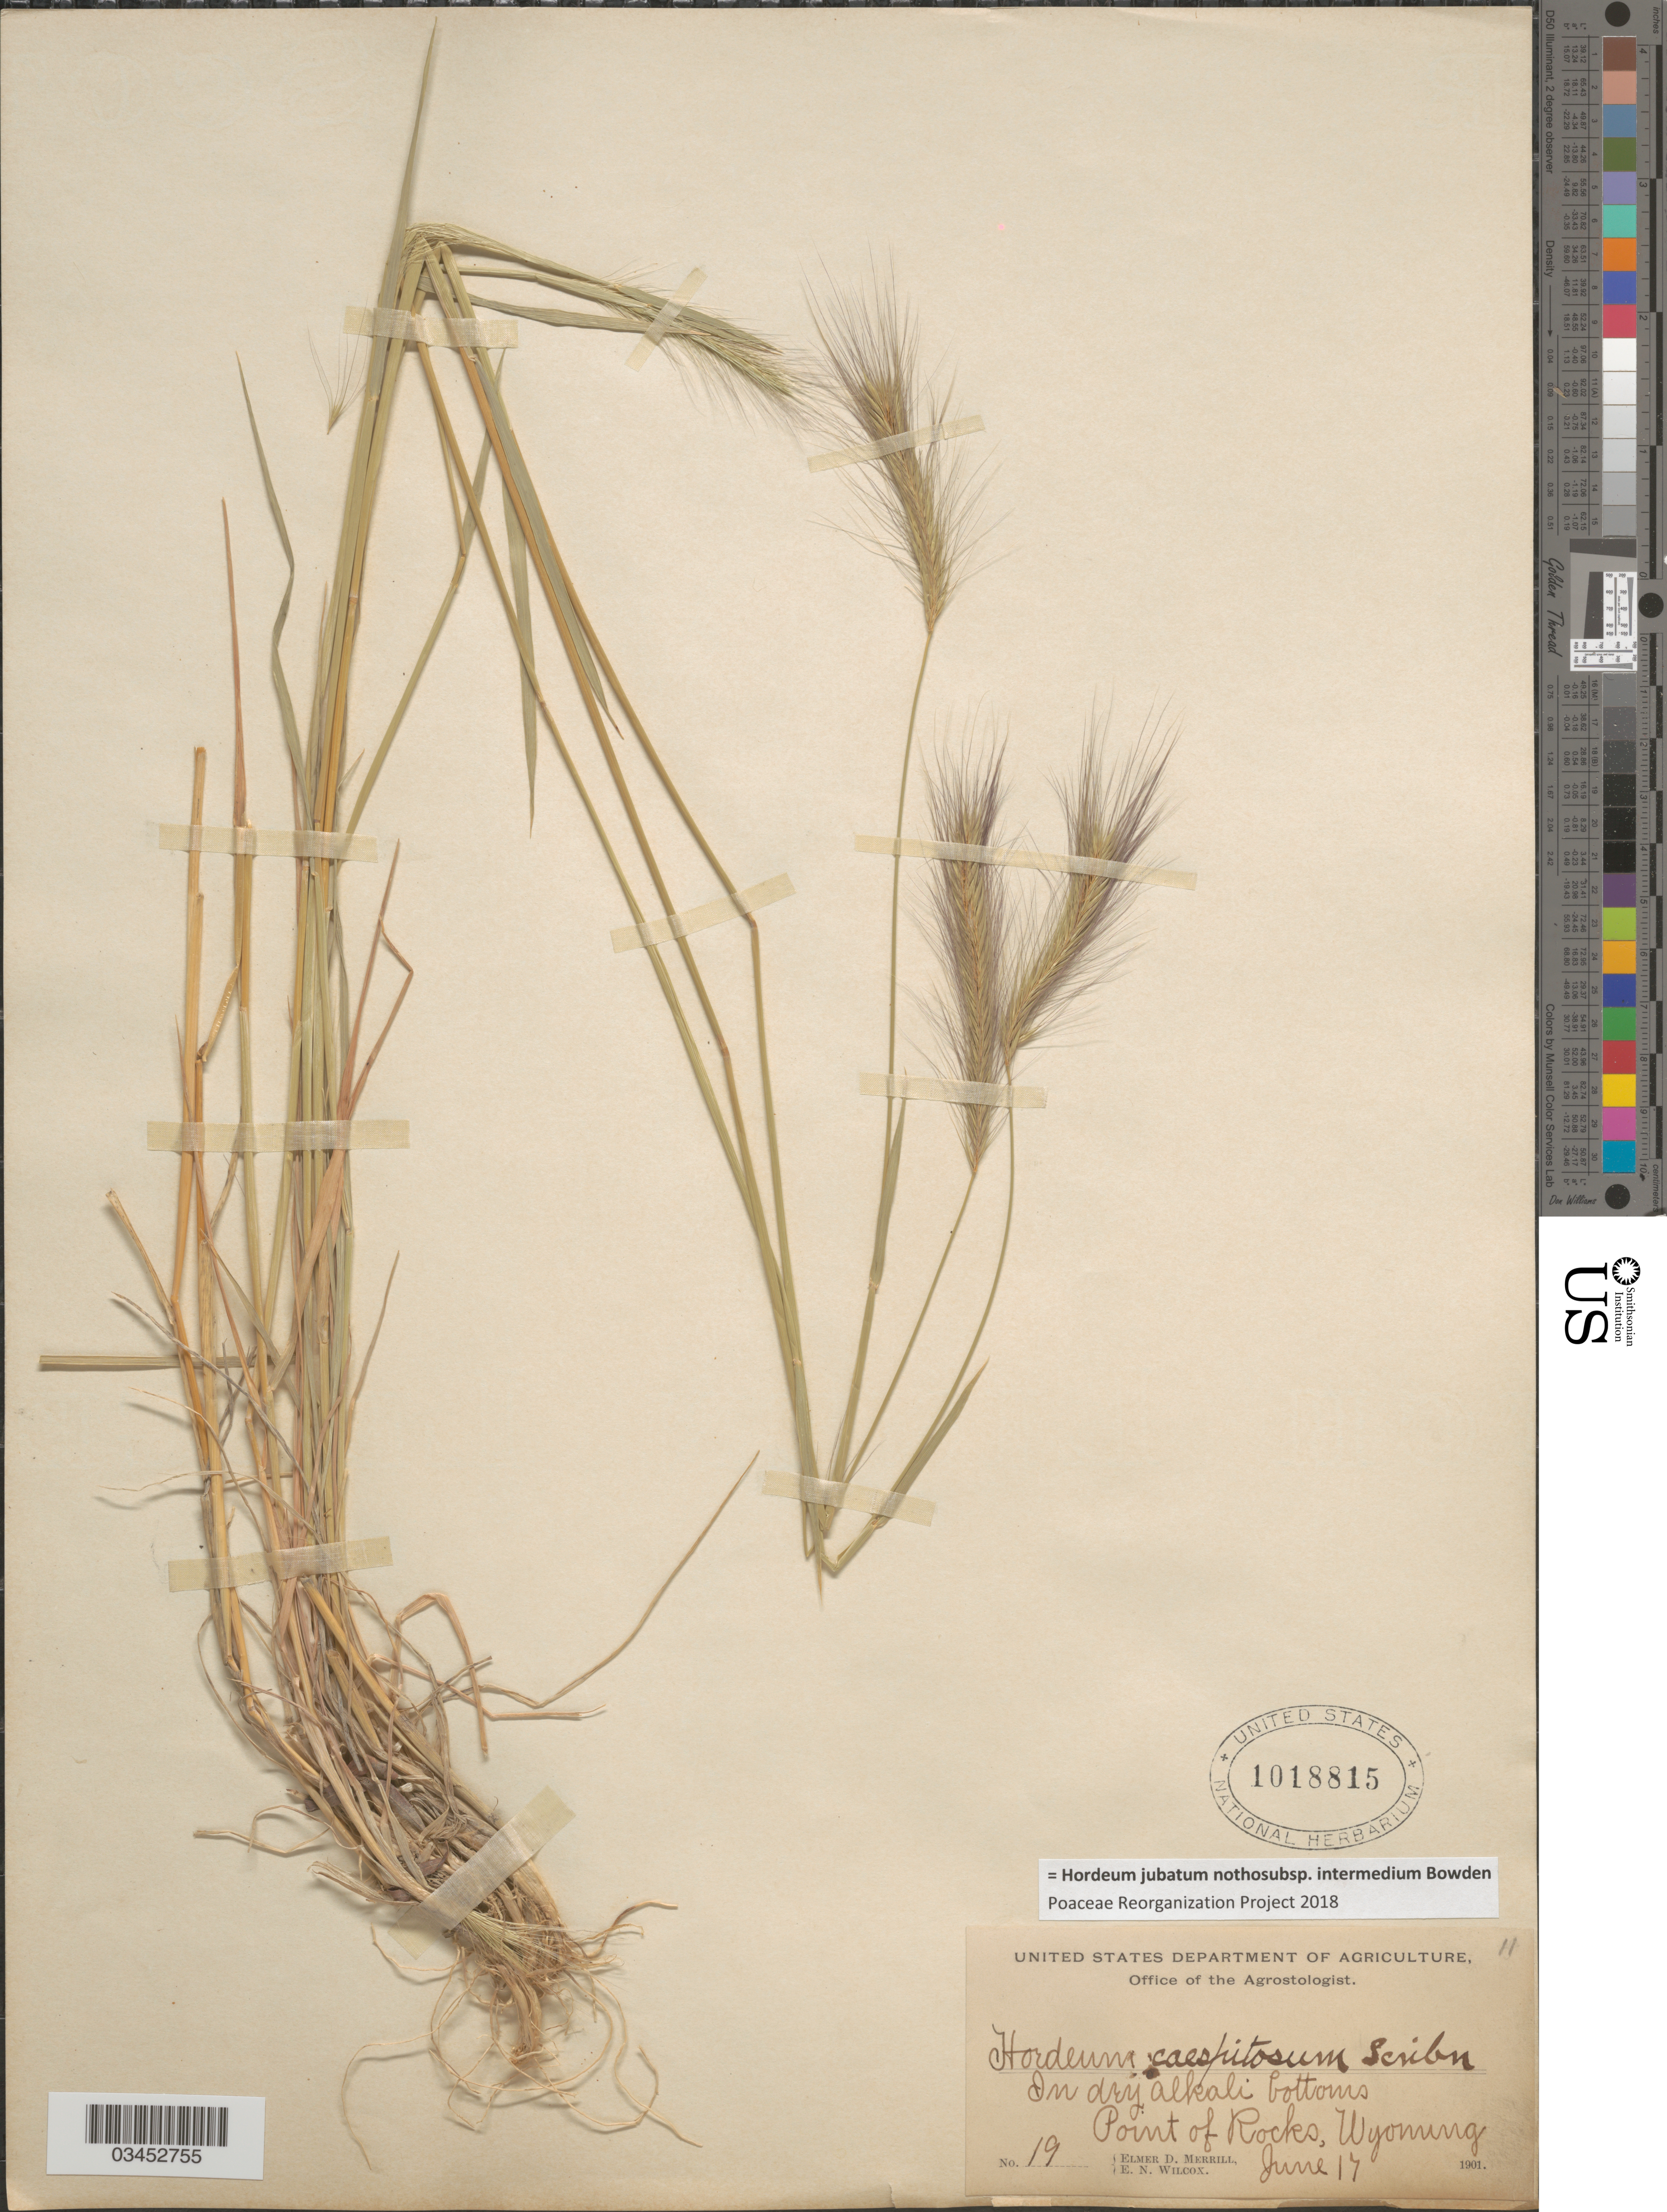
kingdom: Plantae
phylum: Tracheophyta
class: Liliopsida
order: Poales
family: Poaceae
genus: Hordeum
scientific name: Hordeum jubatum nothosubsp. intermedium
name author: Bowden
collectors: E. D. Merrill & E. Wilcox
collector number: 19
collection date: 1901-06-17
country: United States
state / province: Wyoming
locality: Point of Rocks.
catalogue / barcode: US 1018815